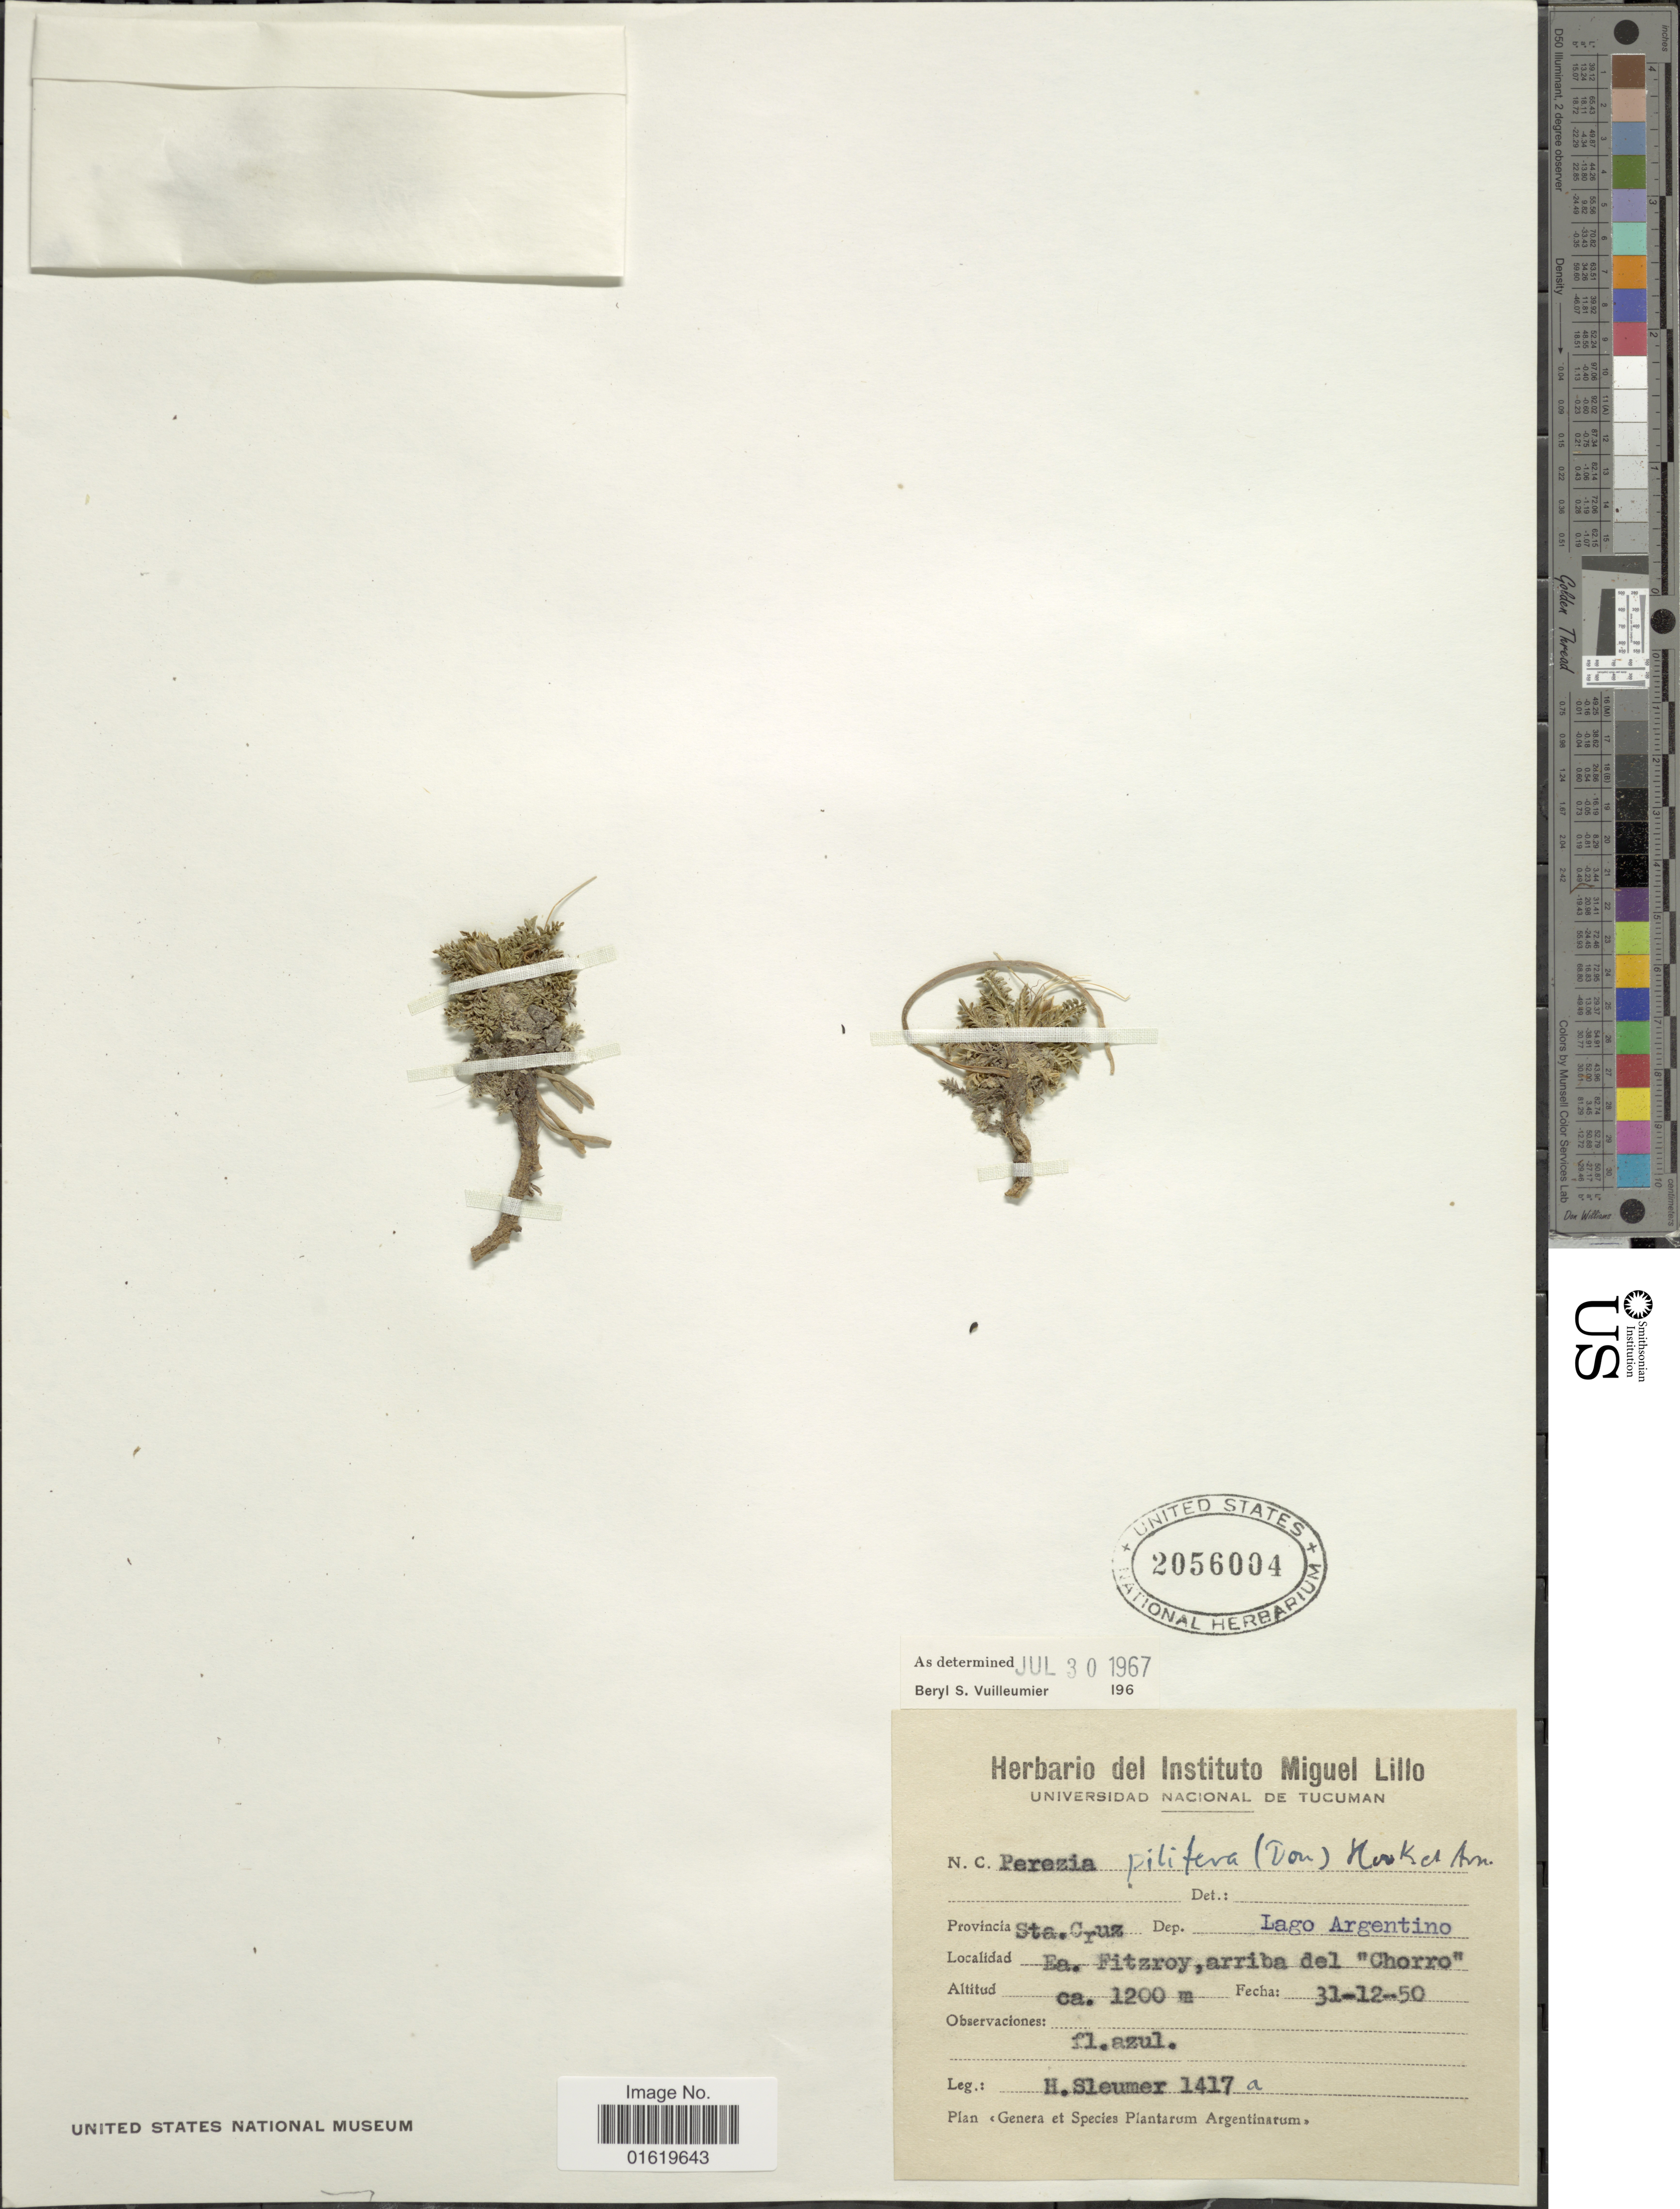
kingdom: Plantae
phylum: Tracheophyta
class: Magnoliopsida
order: Asterales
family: Asteraceae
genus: Perezia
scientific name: Perezia pilifera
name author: (D. Don) Hook. & Arn.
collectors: H. O. Sleumer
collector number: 1417a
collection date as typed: Transcribed d/m/y: 31/12/50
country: Argentina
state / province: Santa Cruz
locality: Provincia Sta. Cruz. Dep. Lago Argentino. Ea. Fitzroy, arriba del "Chorro".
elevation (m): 1200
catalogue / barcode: US 2056004